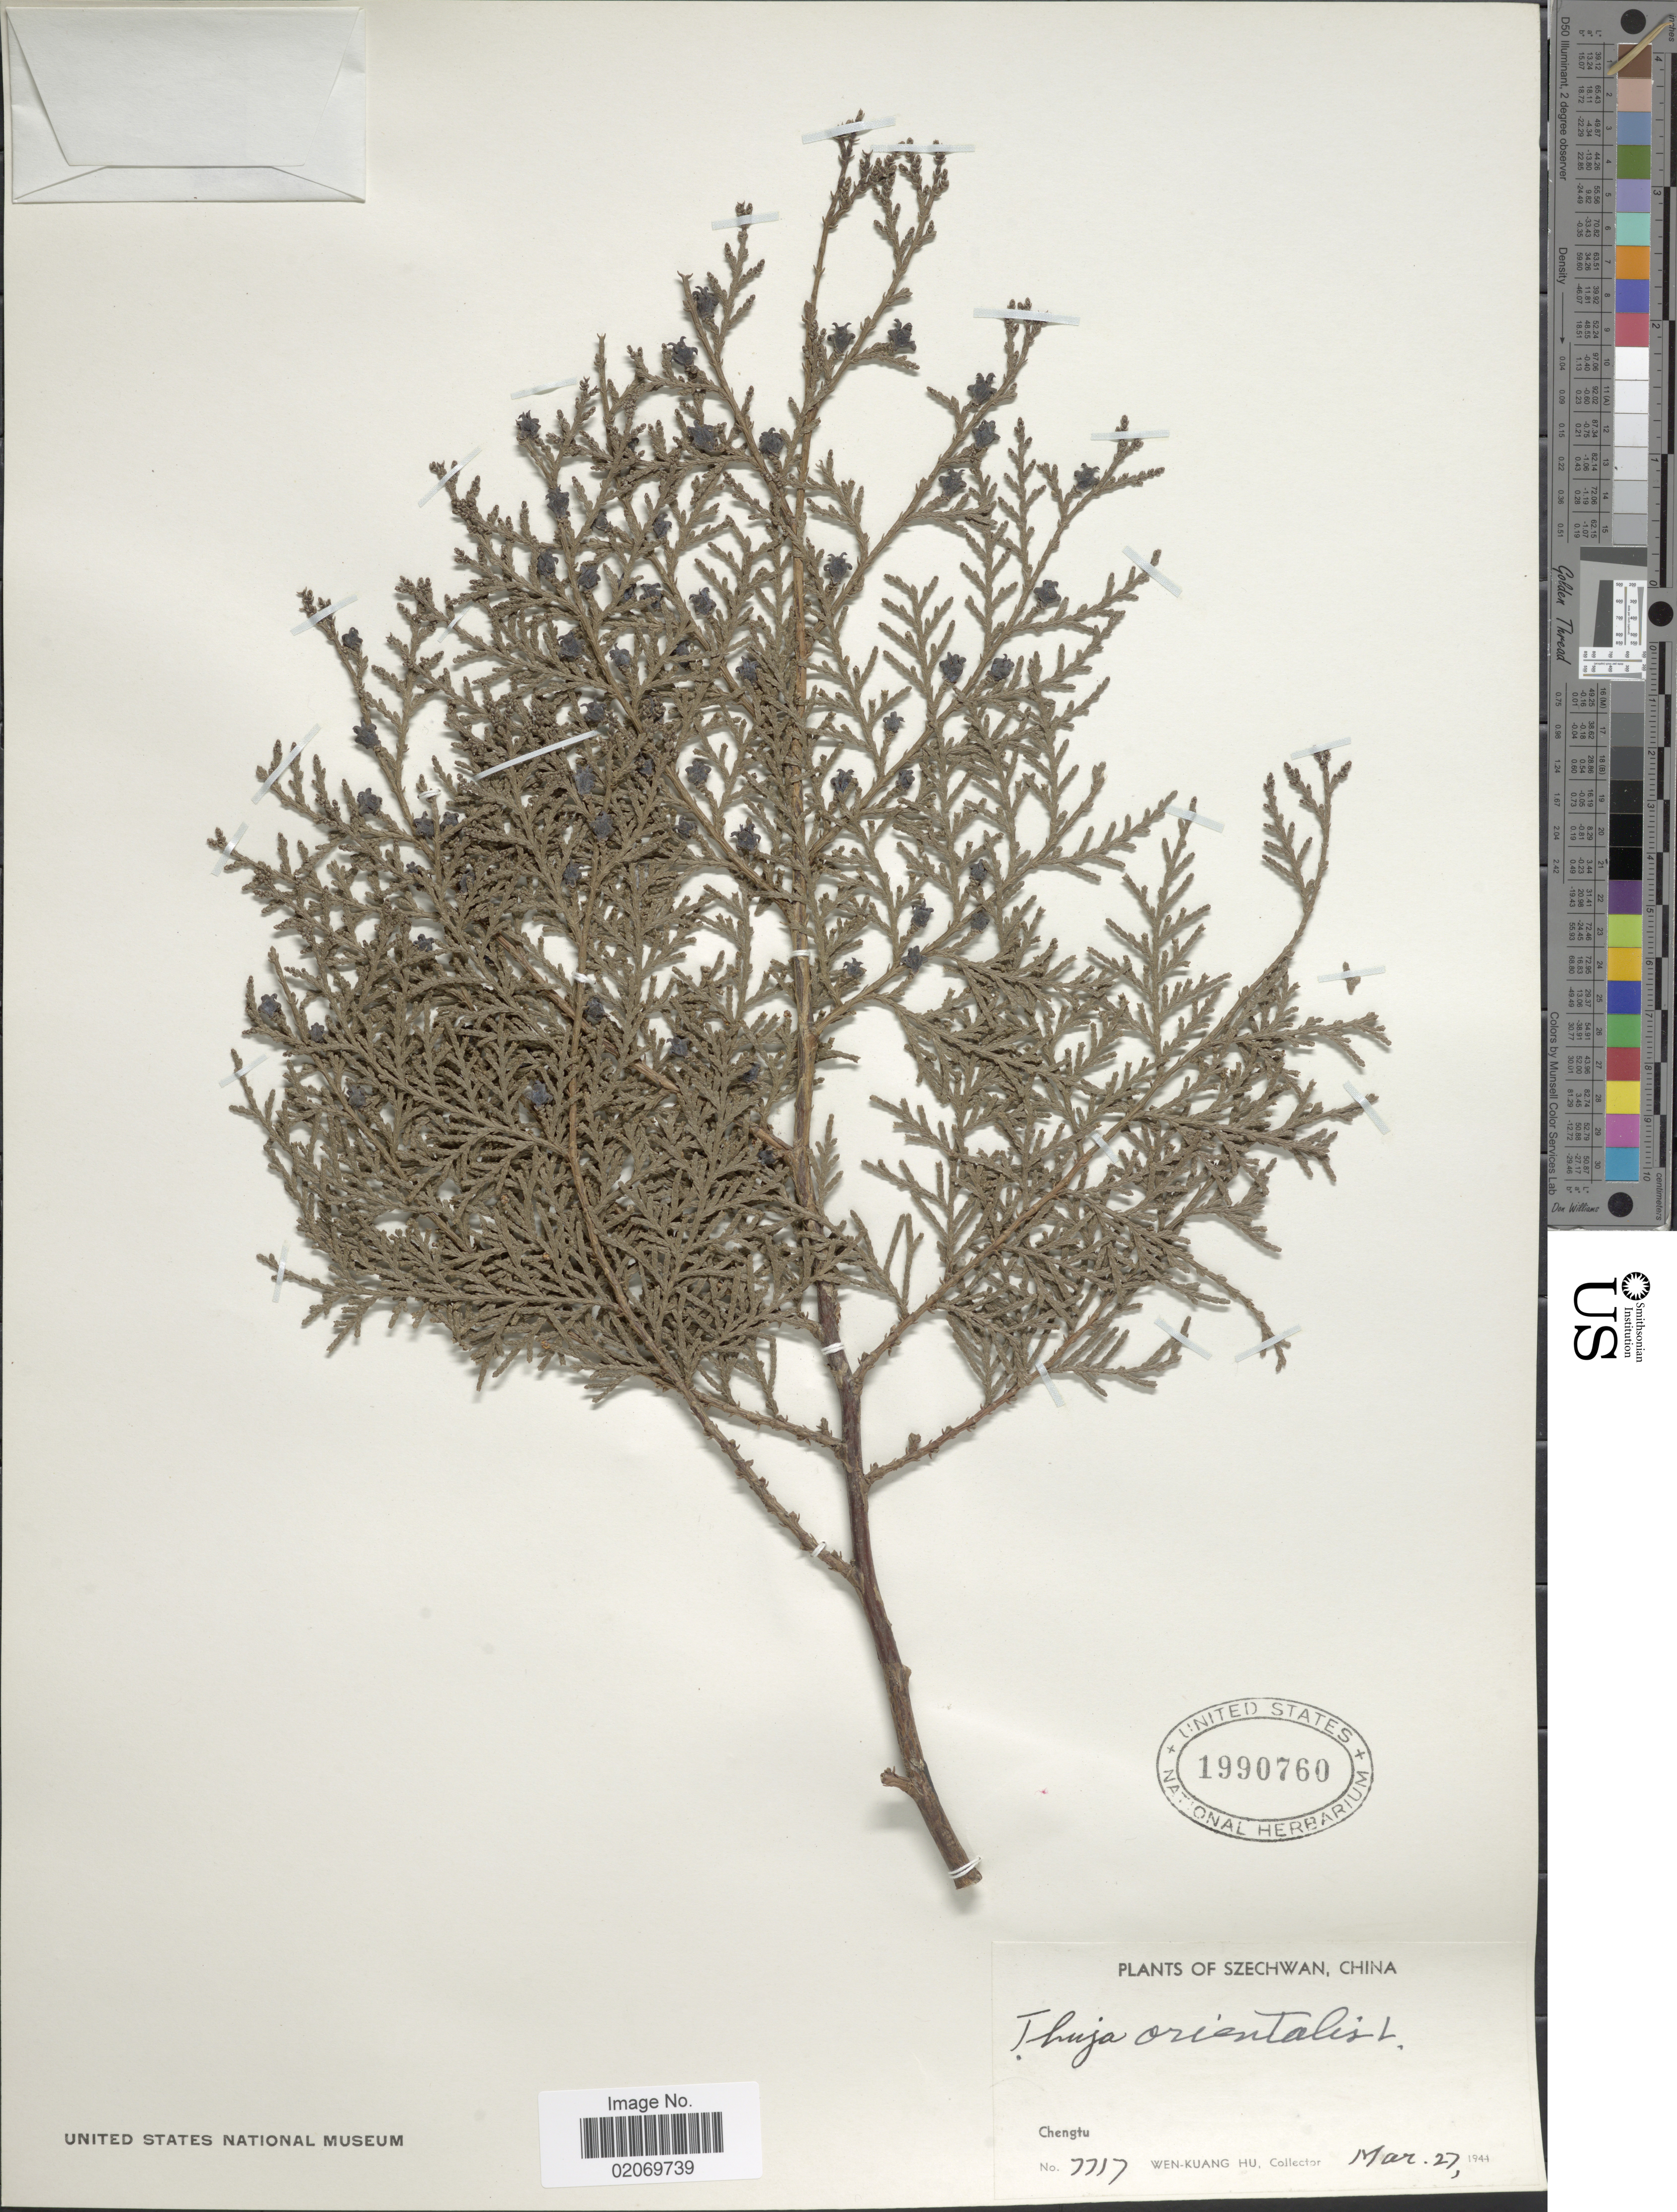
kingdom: Plantae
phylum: Tracheophyta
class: Pinopsida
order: Pinales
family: Cupressaceae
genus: Thuja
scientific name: Thuja orientalis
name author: L.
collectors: W. K. Hu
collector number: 7717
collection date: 1944-03-27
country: China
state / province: Sichuan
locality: Szechwan, Chengtu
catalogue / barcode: US 1990760